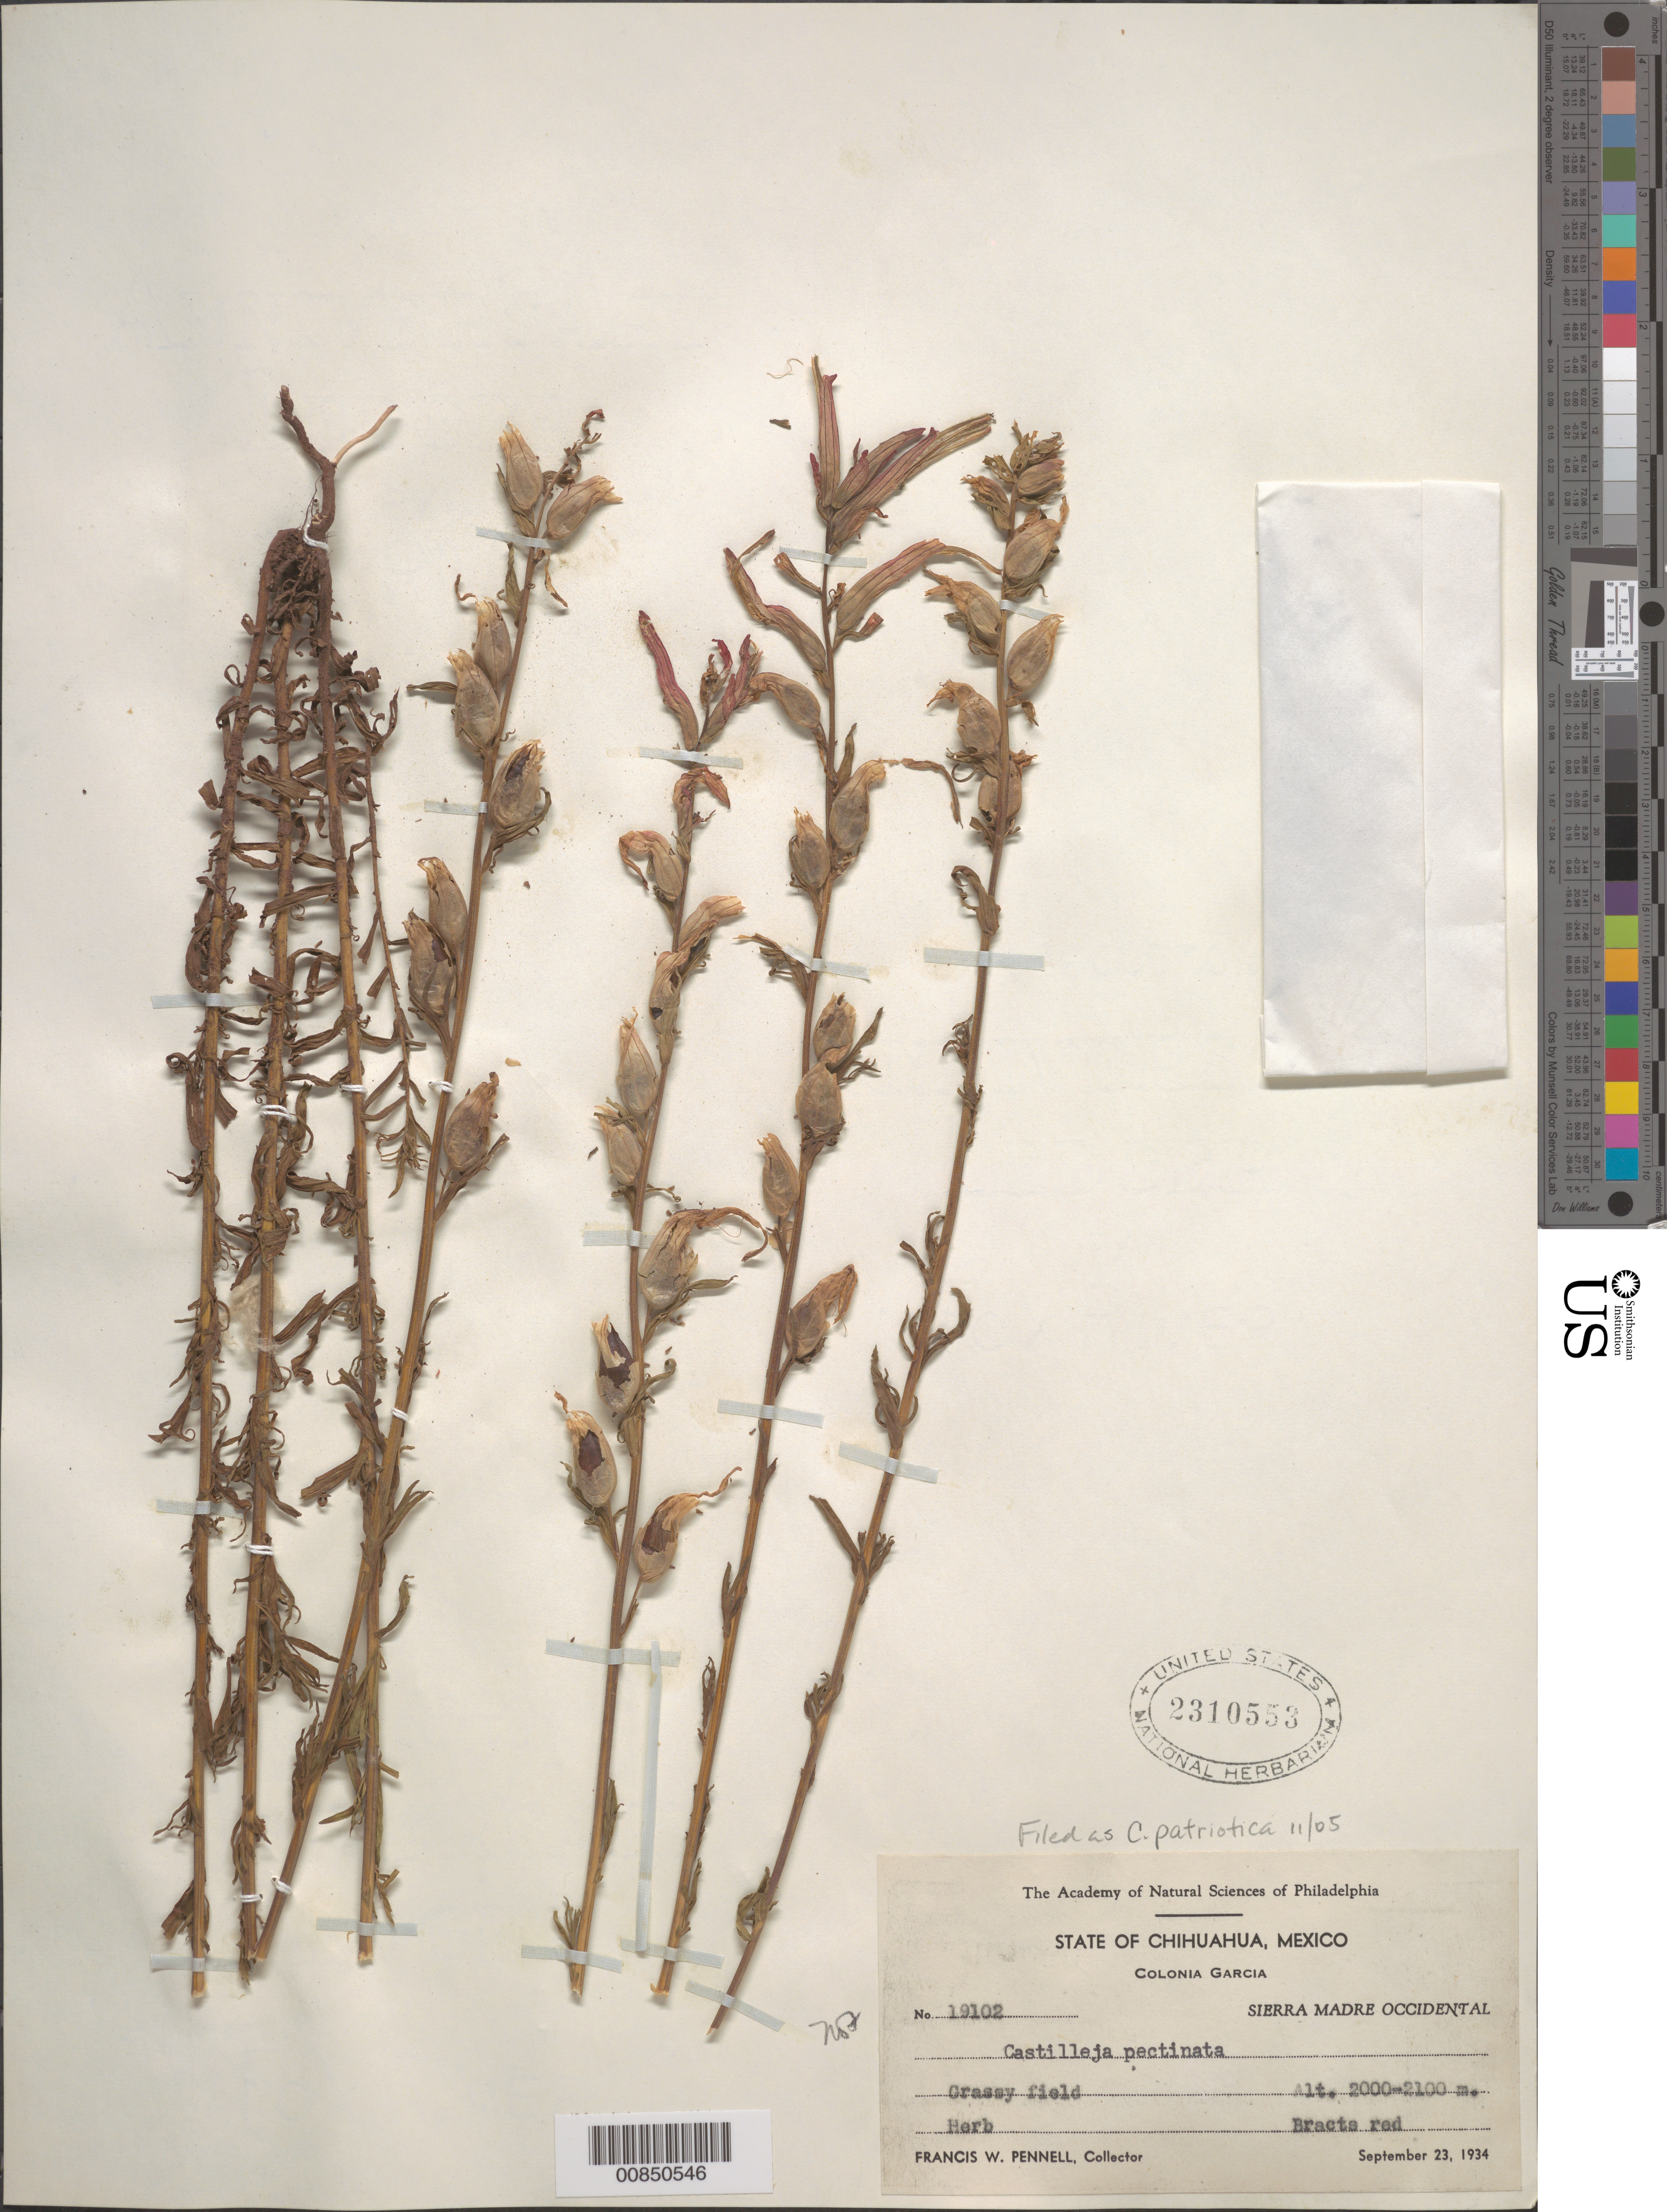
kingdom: Plantae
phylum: Tracheophyta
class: Magnoliopsida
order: Lamiales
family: Orobanchaceae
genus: Castilleja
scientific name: Castilleja patriotica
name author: Fernald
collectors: F. W. Pennell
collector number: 19102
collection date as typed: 23 Sep 1934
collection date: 1934-09-23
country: Mexico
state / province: Chihuahua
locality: Colonia García. Sierra Madre Occidental.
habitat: Grassy field.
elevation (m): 2100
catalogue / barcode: US 2310553